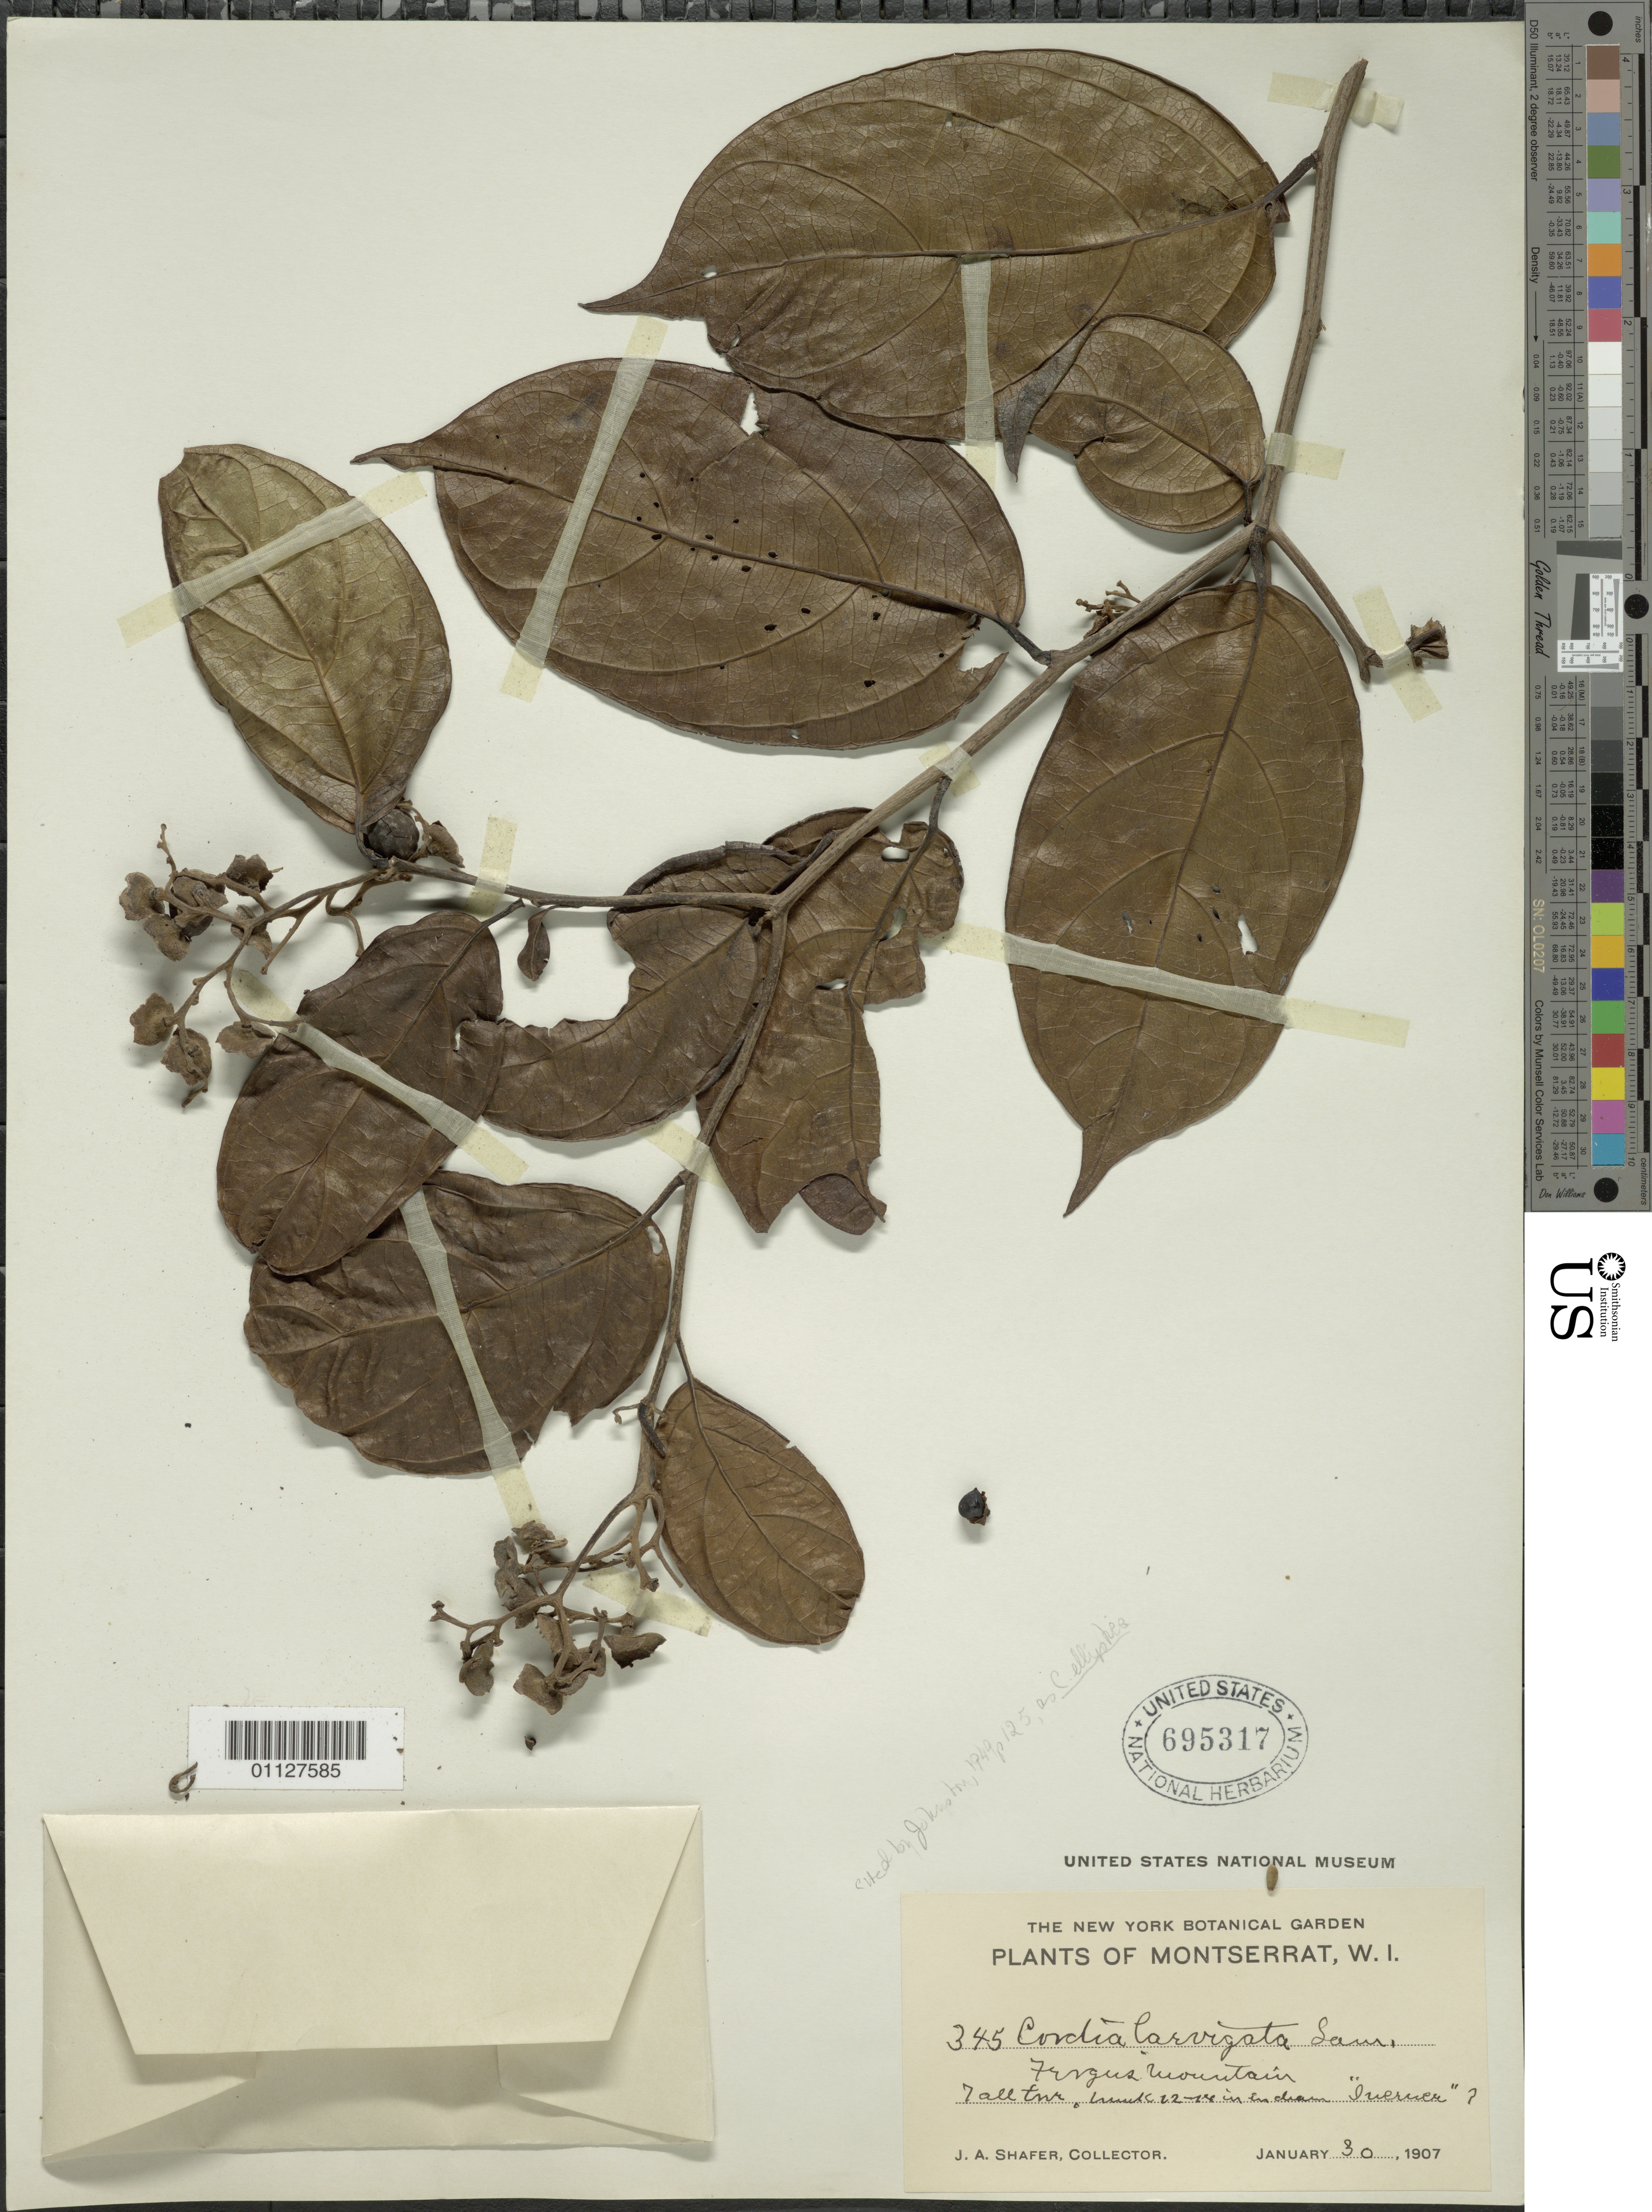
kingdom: Plantae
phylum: Tracheophyta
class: Magnoliopsida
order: Boraginales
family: Cordiaceae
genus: Cordia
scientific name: Cordia elliptica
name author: Sw.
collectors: J. A. Shafer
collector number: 345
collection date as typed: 30 Jan 1907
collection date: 1907-01-30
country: Montserrat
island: Montserrat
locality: Fergus Mountain.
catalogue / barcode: US 695317